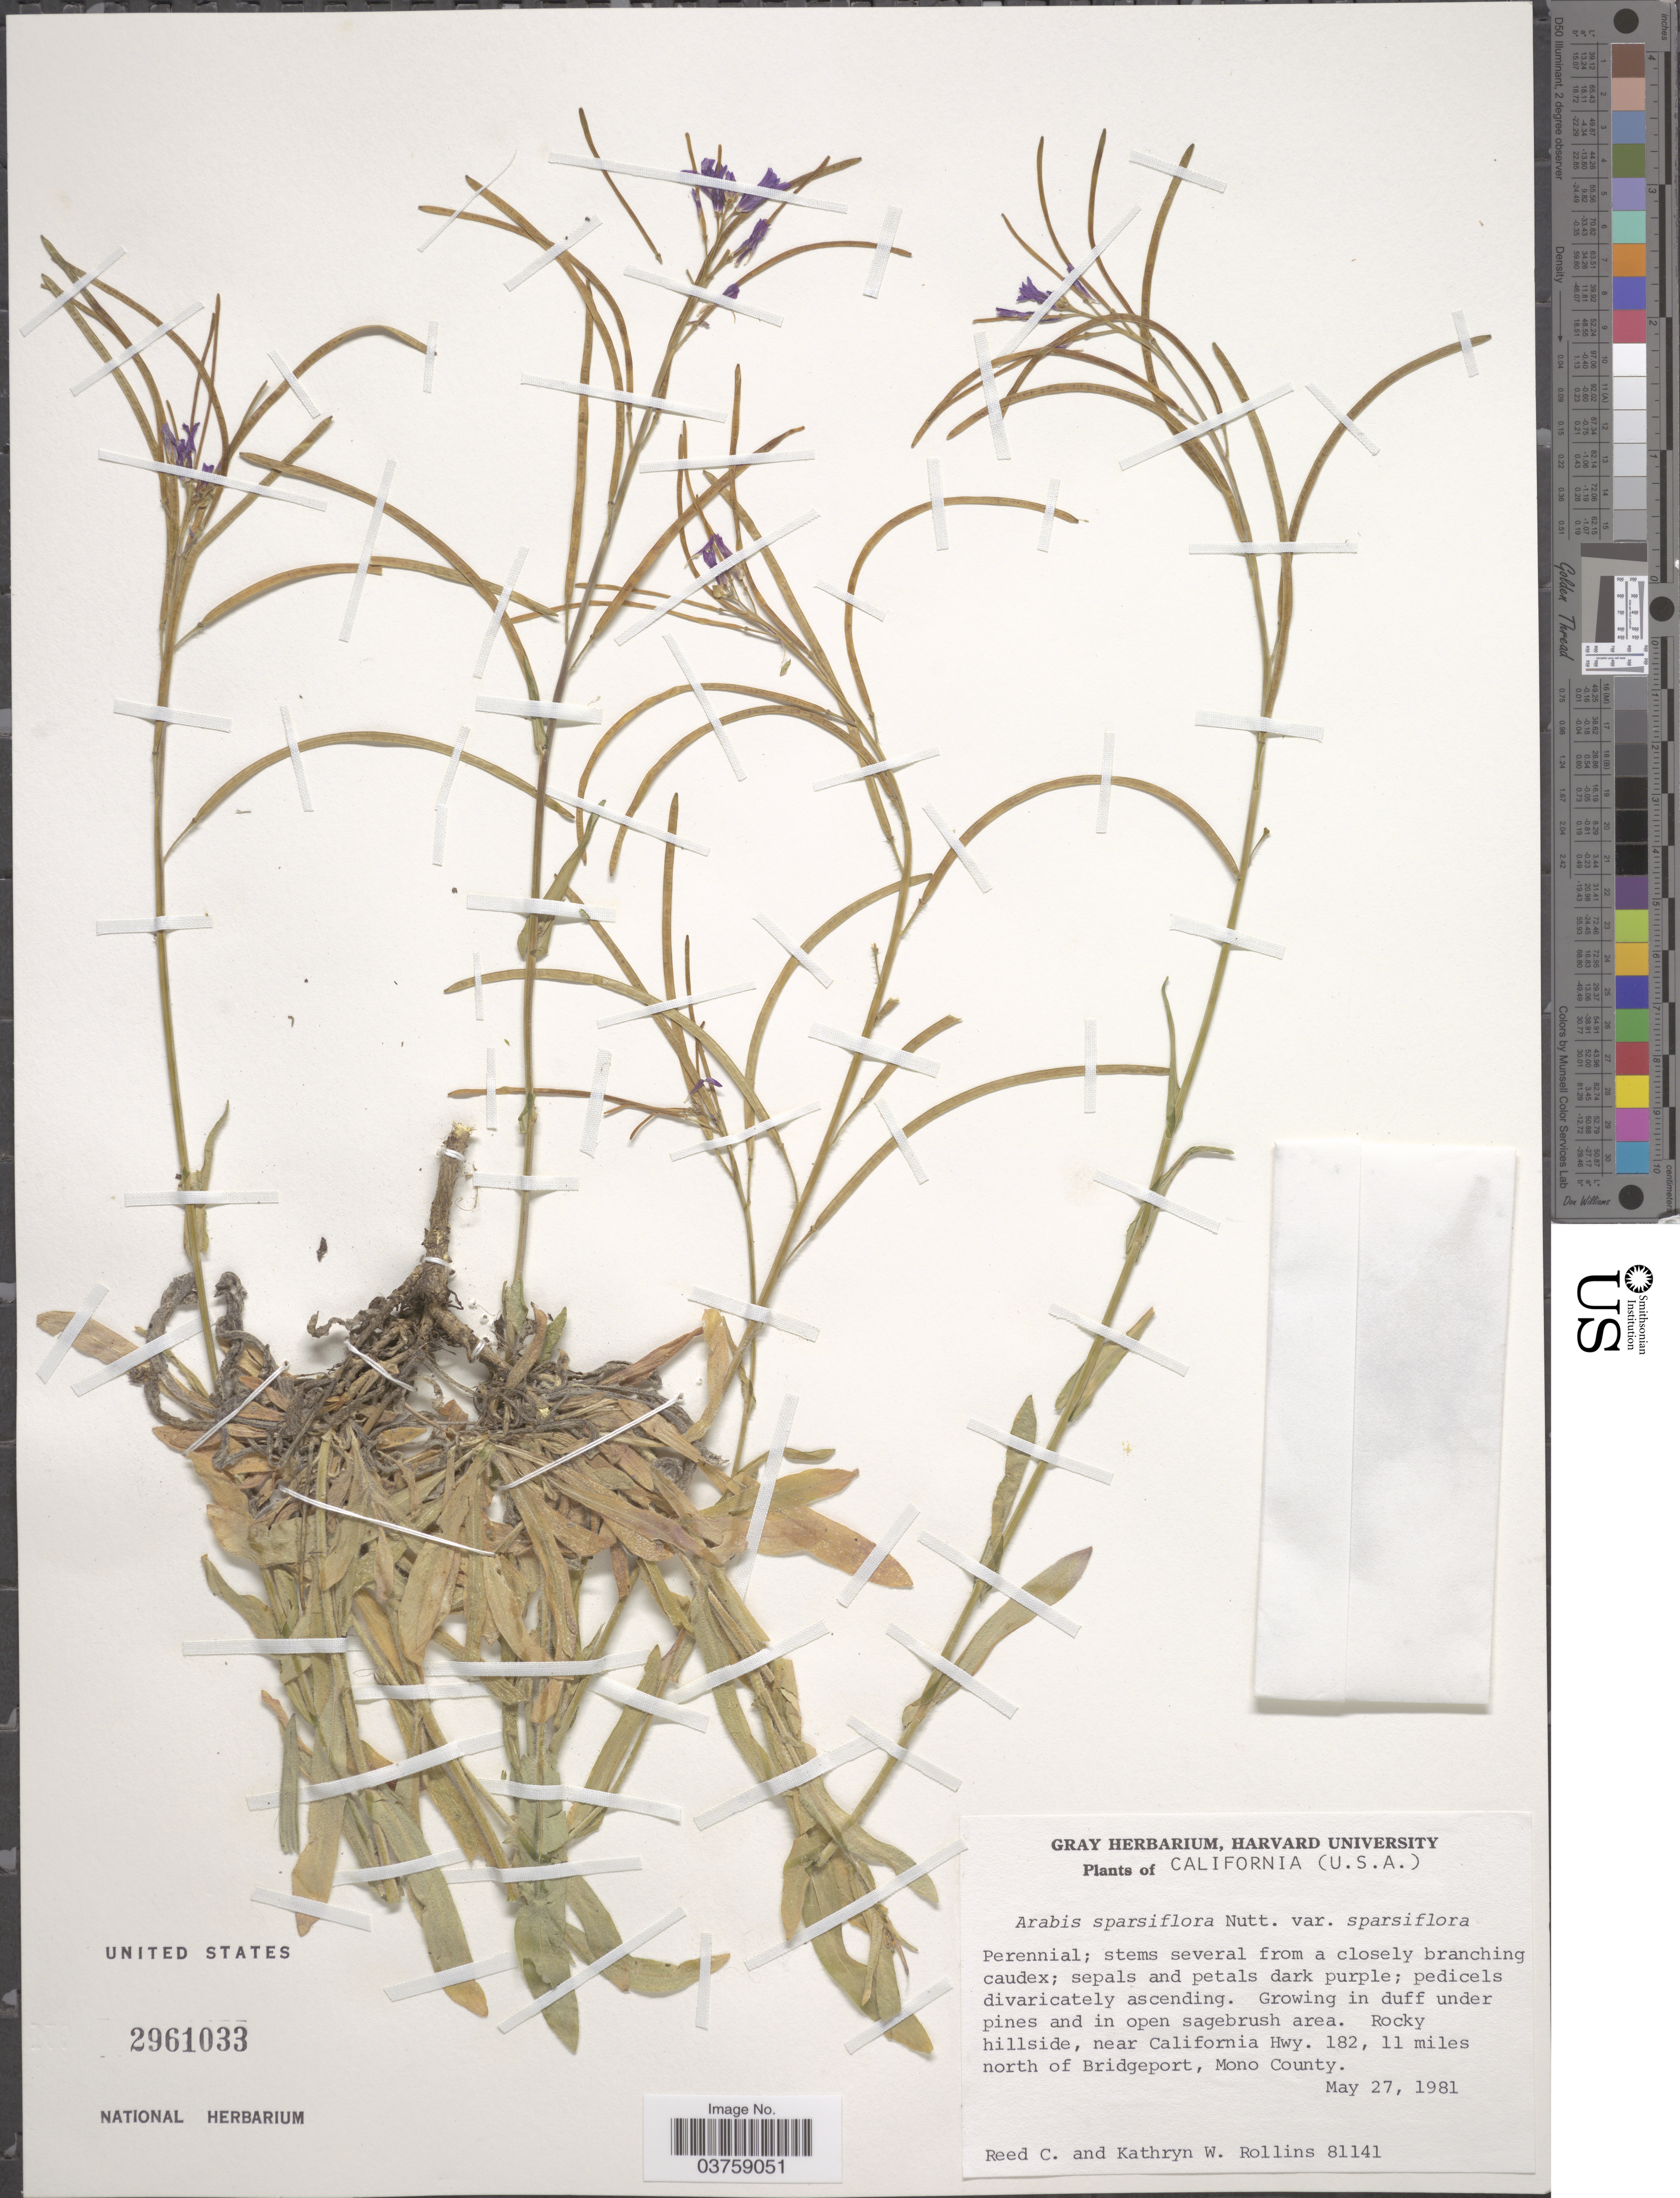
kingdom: Plantae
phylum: Tracheophyta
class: Magnoliopsida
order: Brassicales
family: Brassicaceae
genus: Arabis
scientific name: Arabis sparsiflora var. sparsiflora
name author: Nutt.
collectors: R. C. Rollins & K. W. Rollins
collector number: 81141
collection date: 1981-05-27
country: United States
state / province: California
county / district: Mono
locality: Rocky hillside, near California Hwy. 182, 11 miles north of Bridgeport, Mono County.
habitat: growing in duff under pines and open sagebrush area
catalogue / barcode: US 2961033